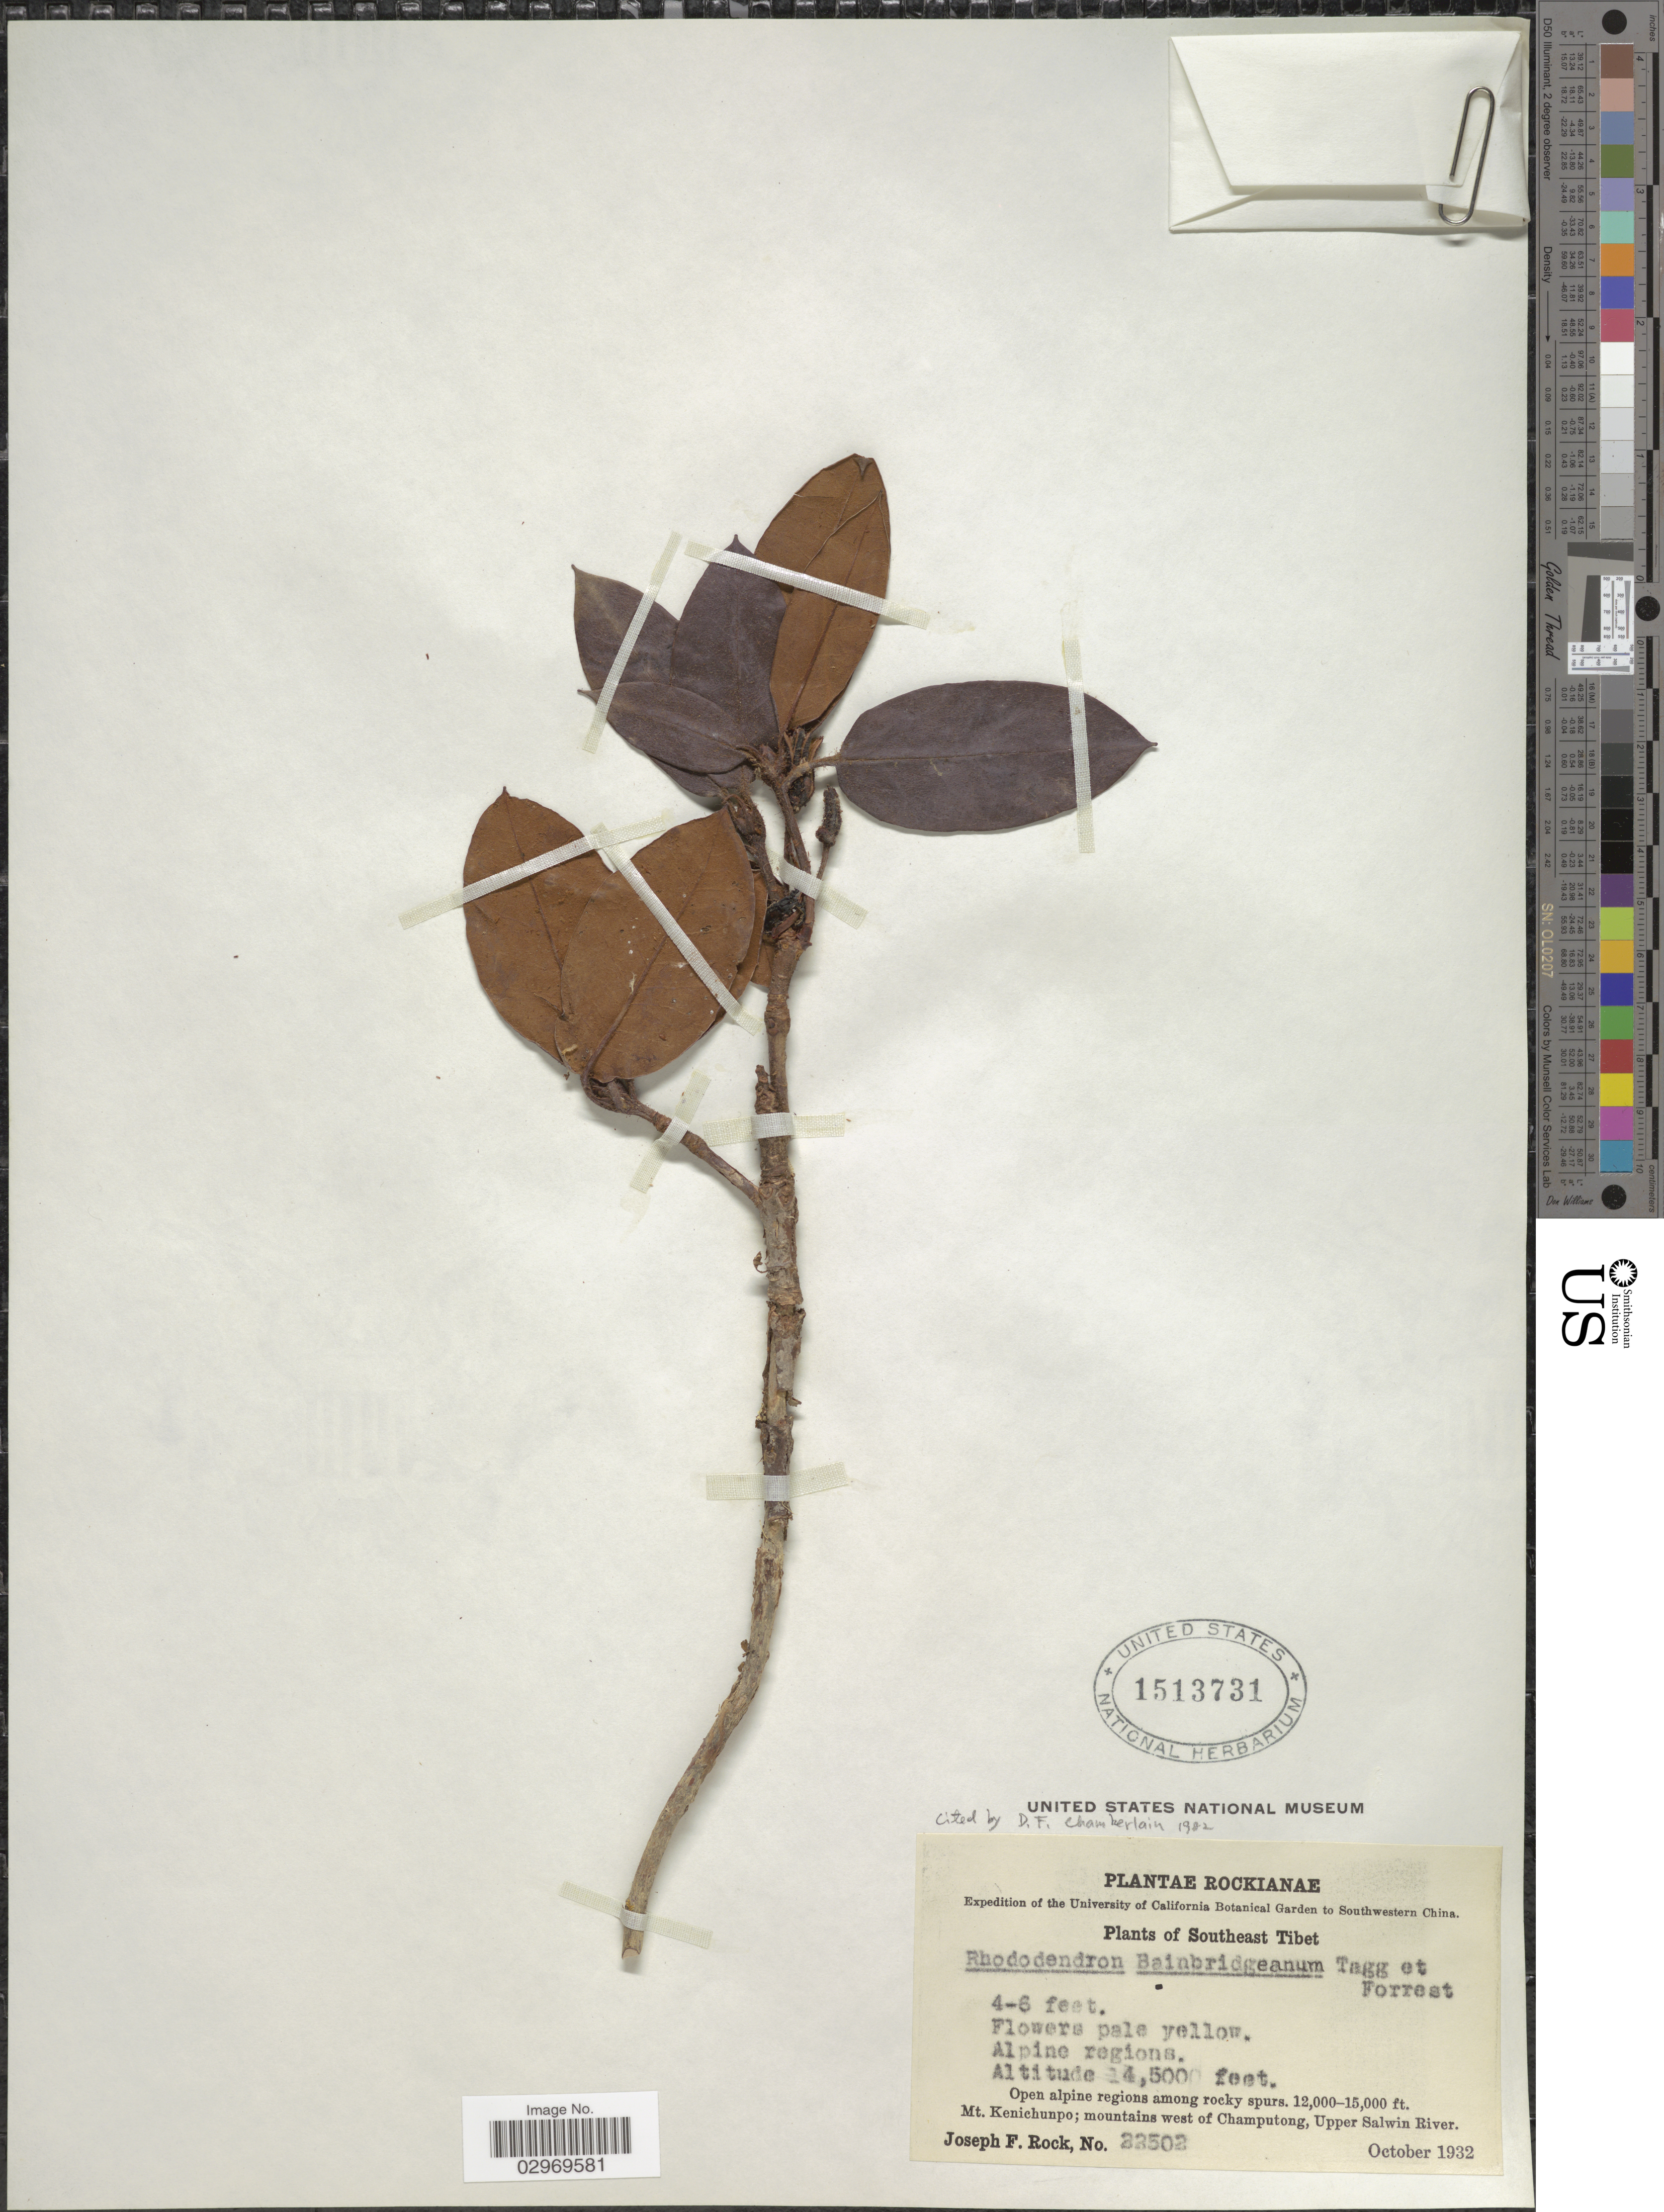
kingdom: Plantae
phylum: Tracheophyta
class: Magnoliopsida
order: Ericales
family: Ericaceae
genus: Rhododendron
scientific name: Rhododendron bainbridgeanum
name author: Tagg & Forrest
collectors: J. F. Rock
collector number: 22502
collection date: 1932-10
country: China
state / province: Xizang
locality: Southeast Tibet, Open alpine regions among rocky spurs, Mt. Kenichunpo, mountains west of Champutong, Upper Salwin River.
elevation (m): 4420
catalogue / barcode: US 1513731